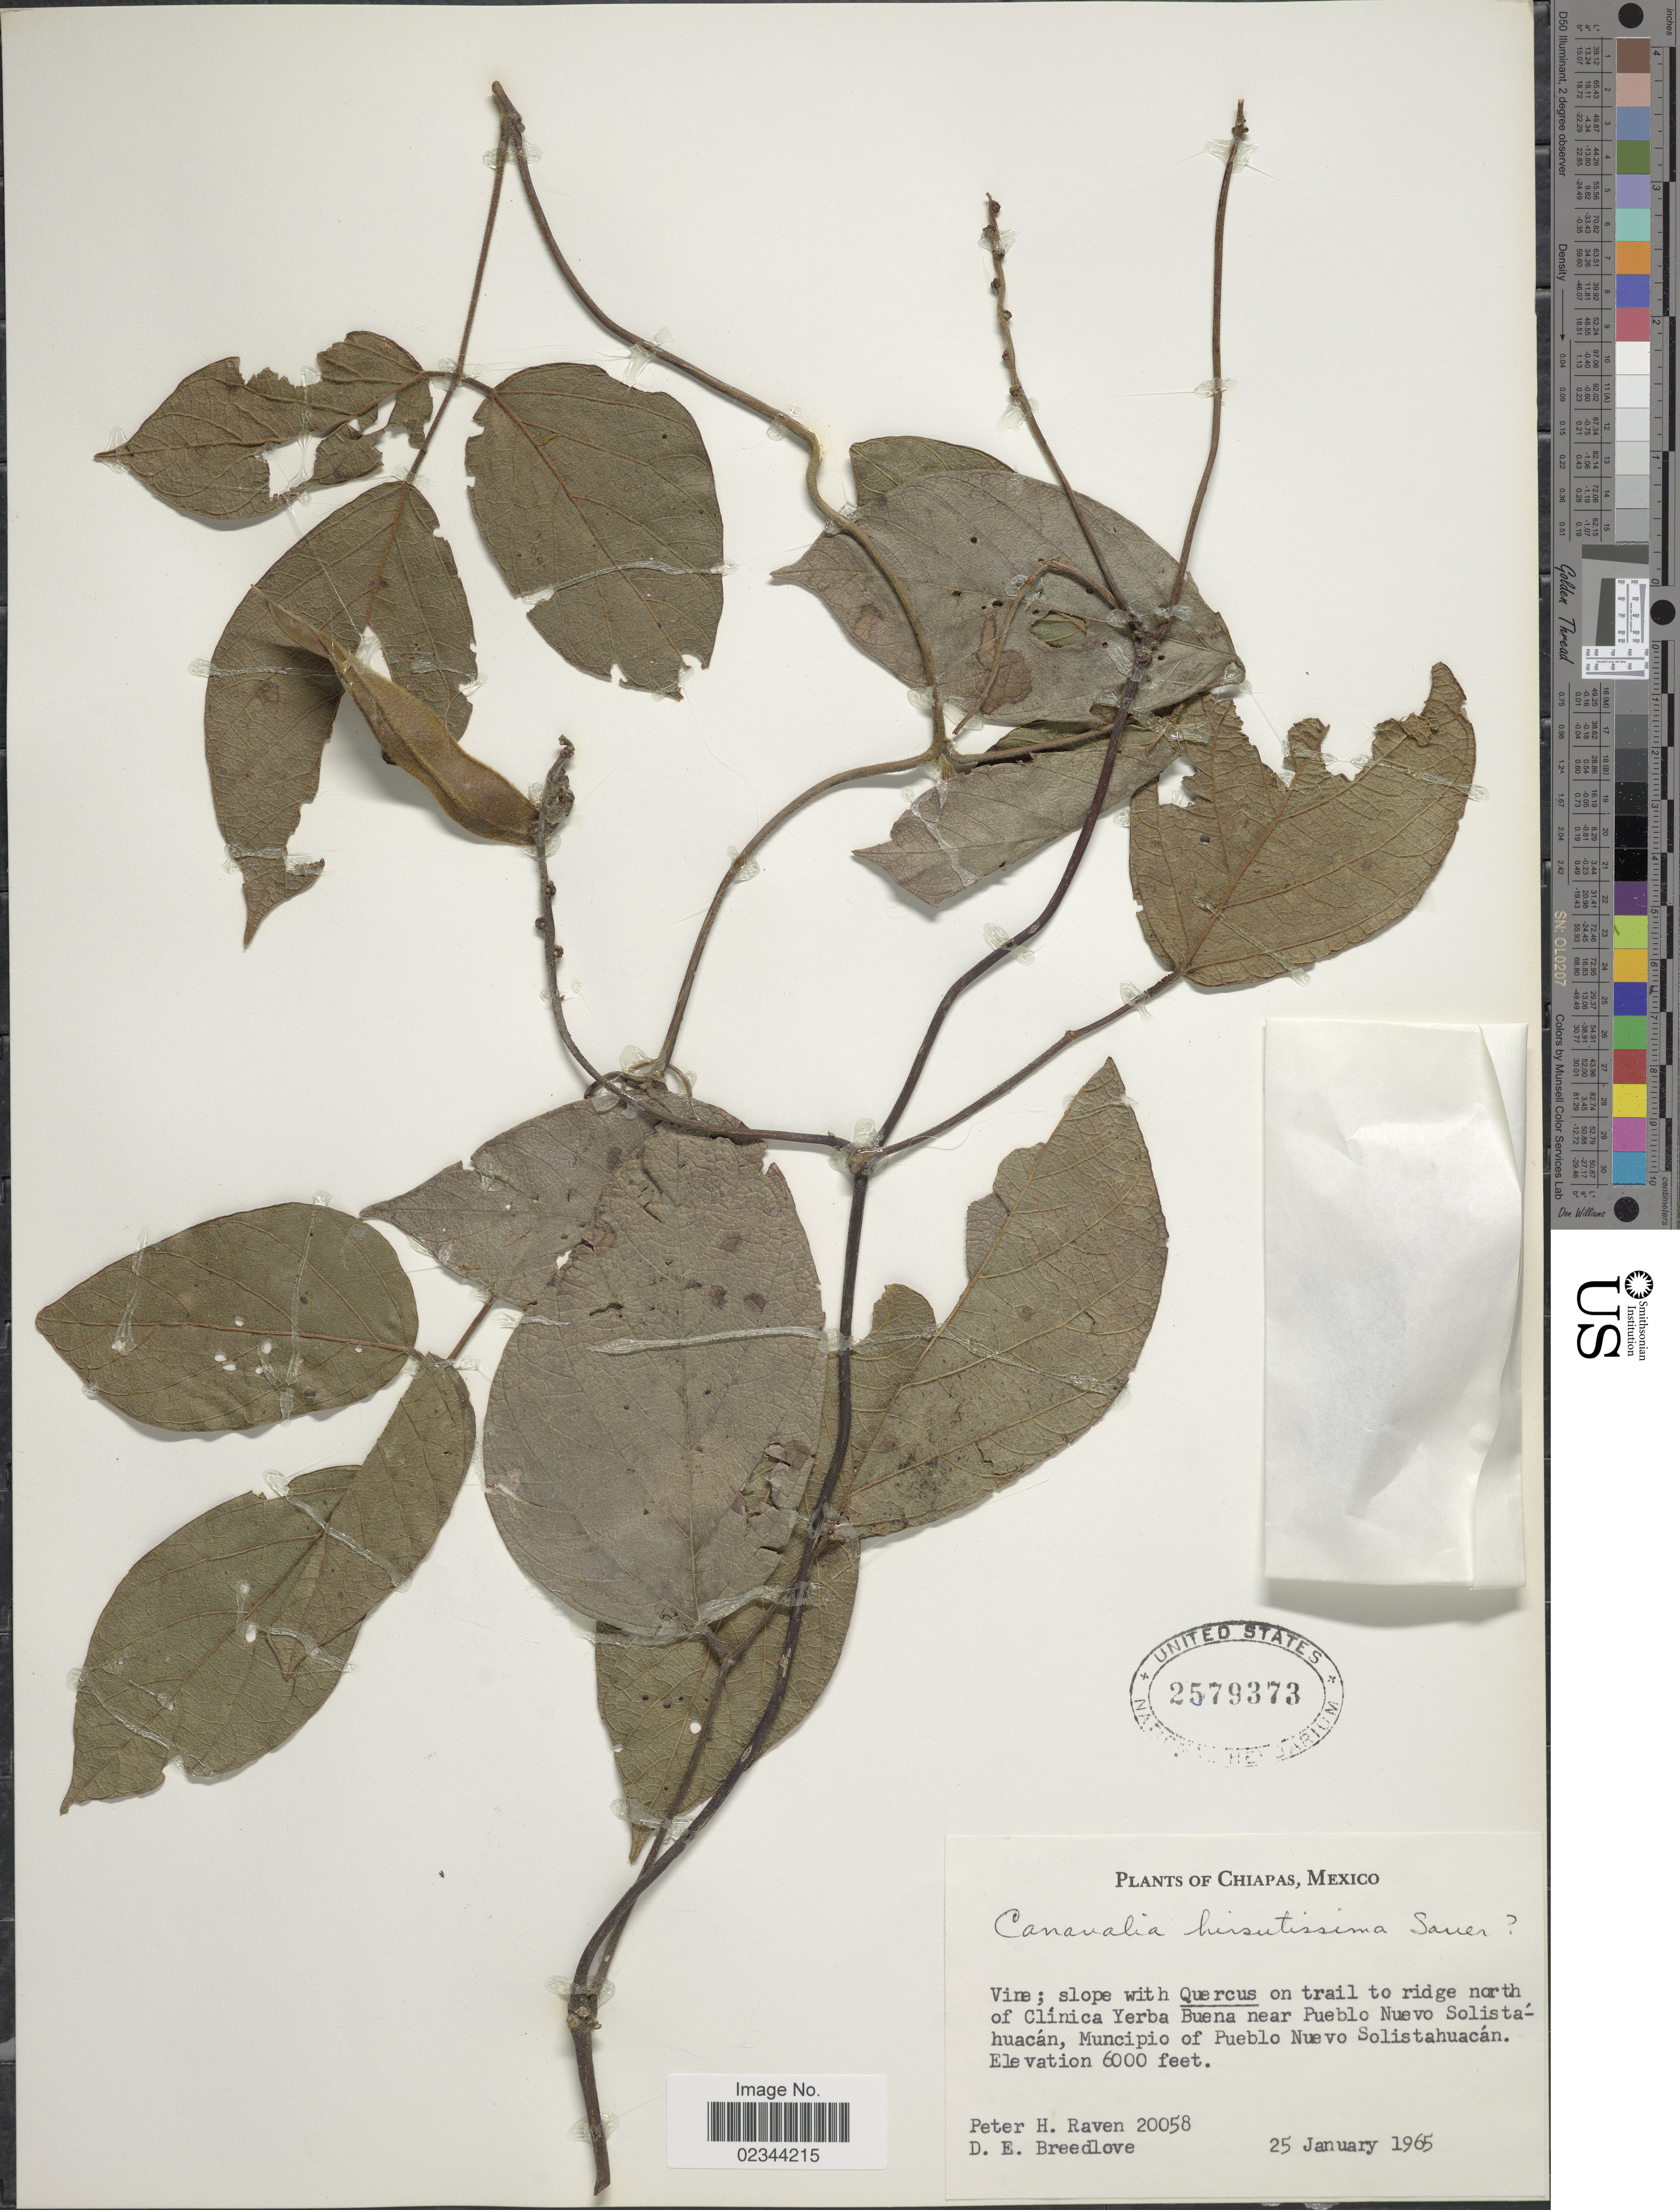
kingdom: Plantae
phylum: Tracheophyta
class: Magnoliopsida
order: Fabales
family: Fabaceae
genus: Canavalia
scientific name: Canavalia hirsutissima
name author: Sauer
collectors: P. Raven & D. E. Breedlove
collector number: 20058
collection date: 1965-01-25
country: Mexico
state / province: Chiapas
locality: On trail to ridge noirth of Clinica Yerba Buena near Pueblo Nuevo Solista-huacan, Municipio of Pueblo Nuevo Solistahuacan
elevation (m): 1829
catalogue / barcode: US 2579373